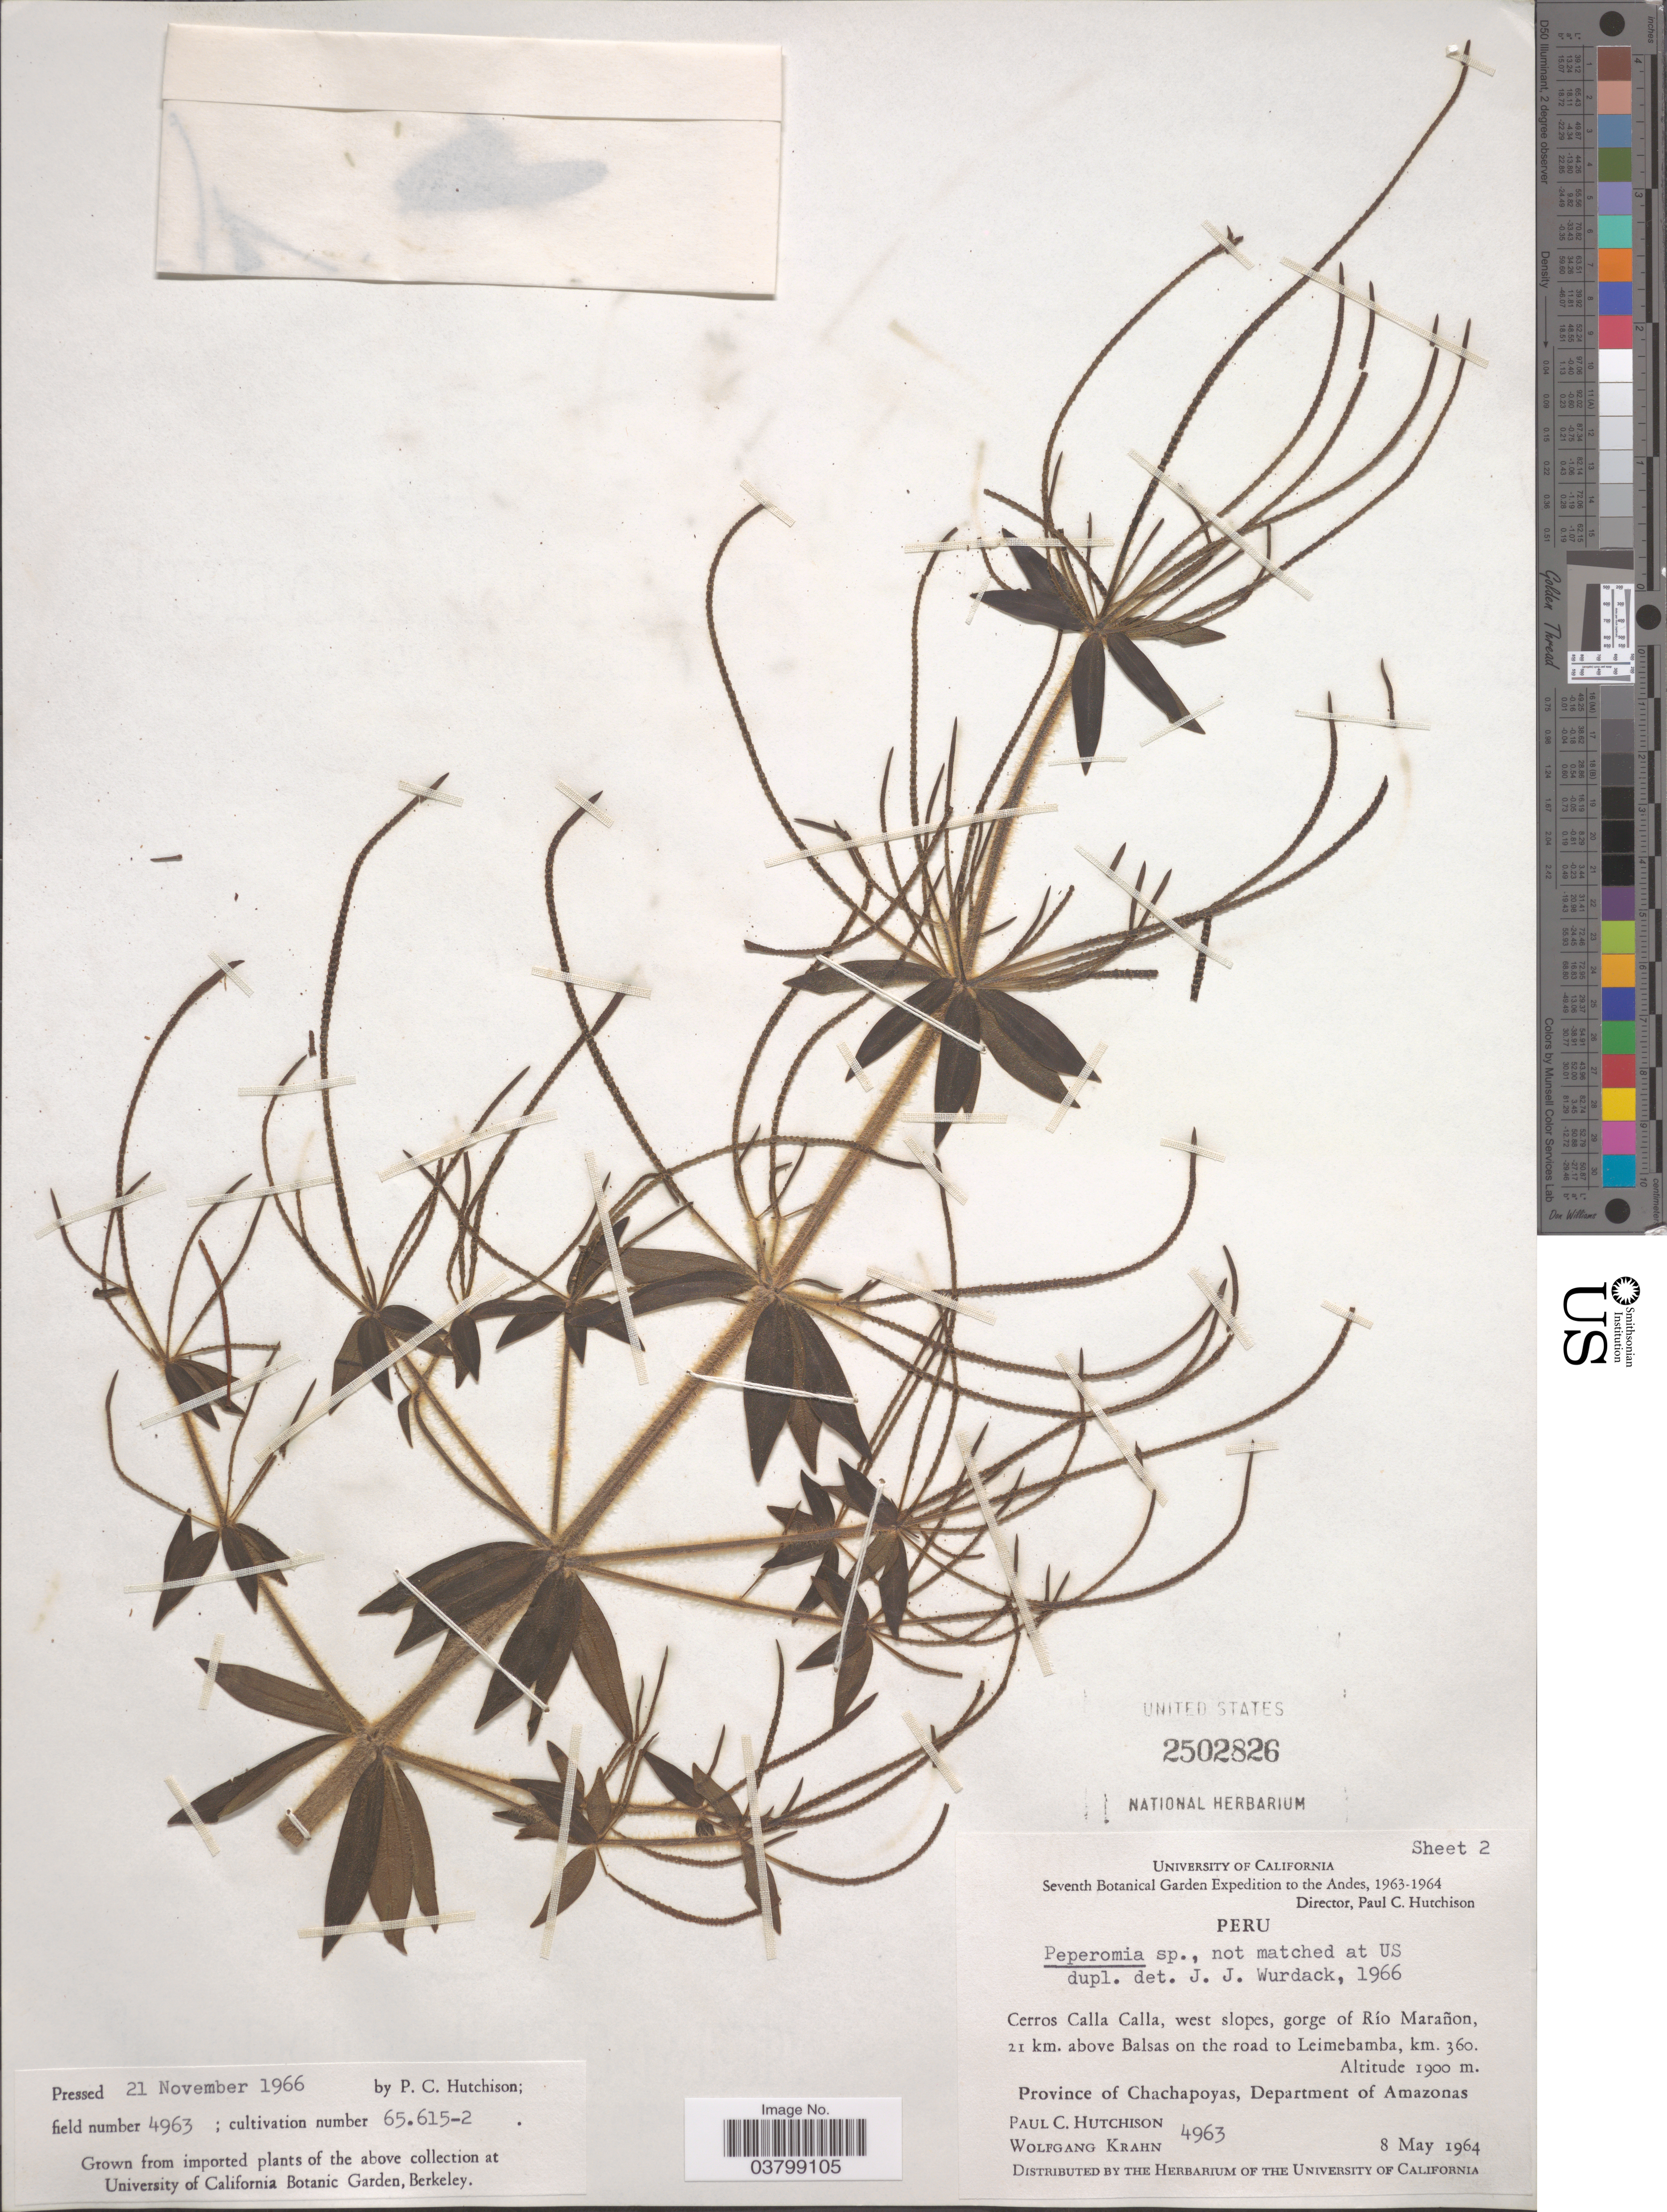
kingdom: Plantae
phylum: Tracheophyta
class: Magnoliopsida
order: Piperales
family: Piperaceae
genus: Peperomia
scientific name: Peperomia sp.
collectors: P. C. Hutchison & W. Krahn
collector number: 4963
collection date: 1964-05-08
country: Peru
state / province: Amazonas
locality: The Andes. Cerros Calla Calla, west slopes, gorge of Río Marañon, 21 km. above Balsas on the road to Leimebamba, km. 360. Province of Chachapoyas, Department of Amazonas.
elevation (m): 1900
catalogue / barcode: US 2502826